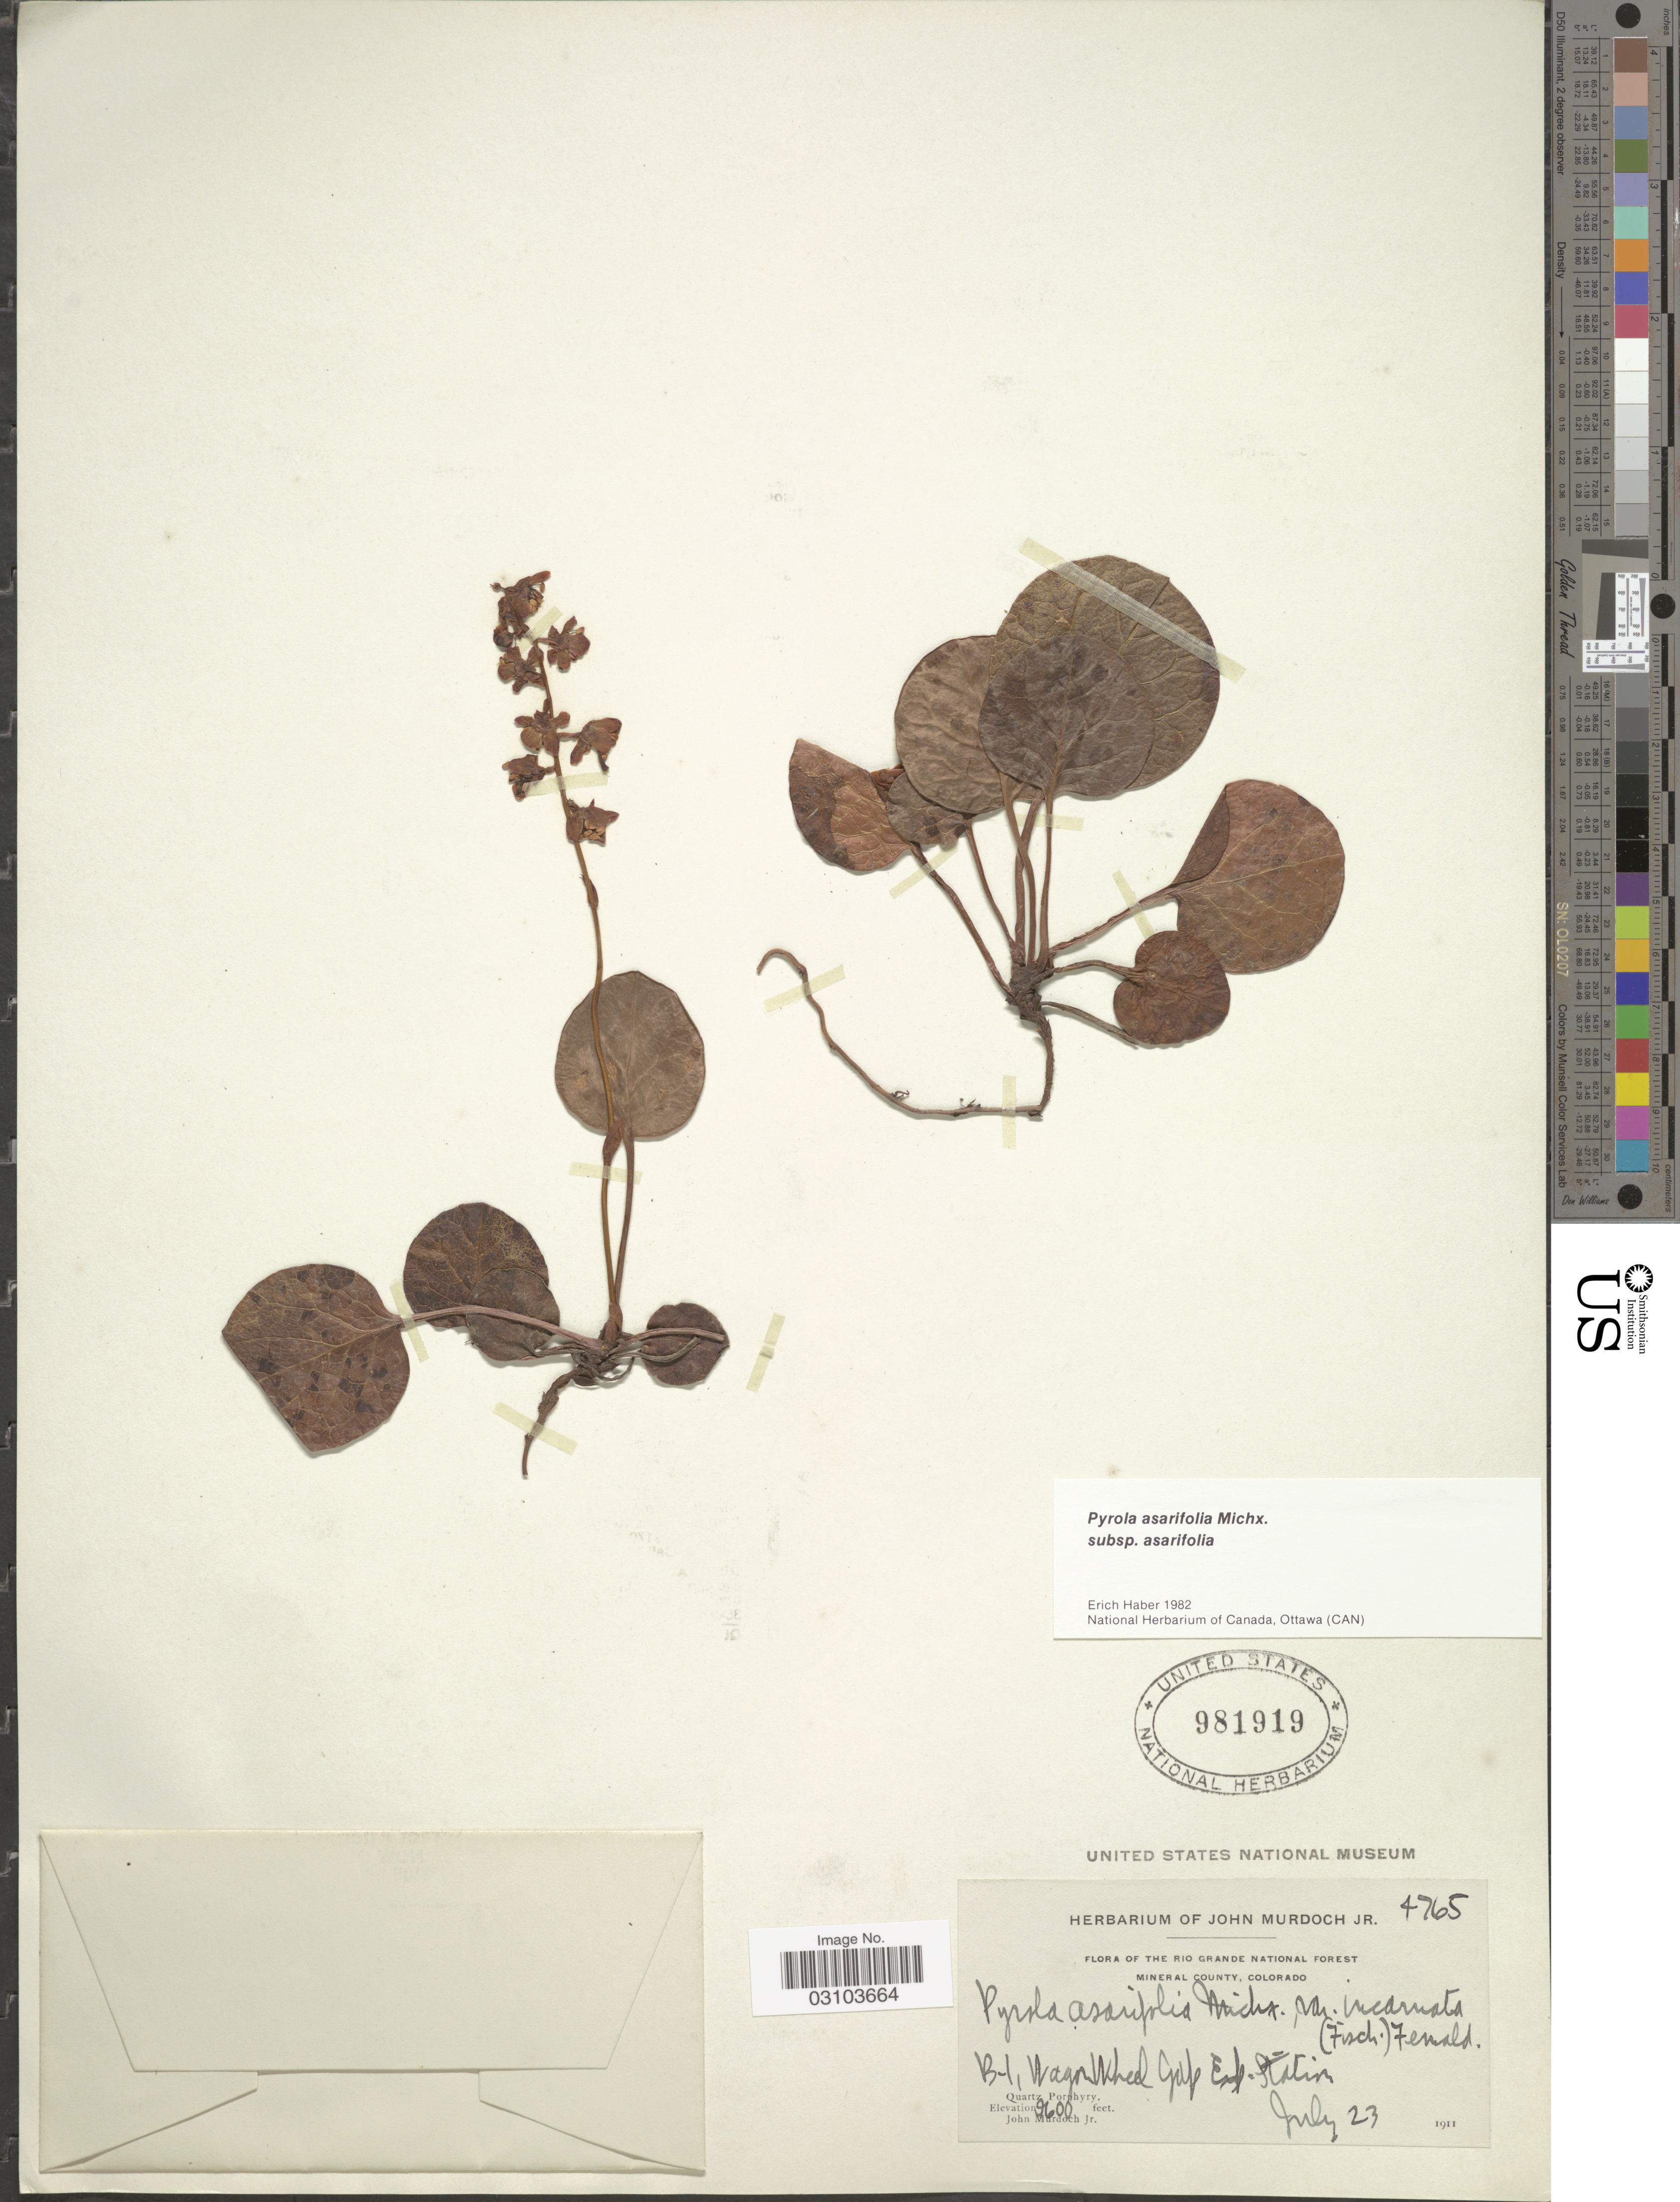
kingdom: Plantae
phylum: Tracheophyta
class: Magnoliopsida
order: Ericales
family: Ericaceae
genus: Pyrola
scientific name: Pyrola asarifolia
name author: Michx.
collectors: J. Murdoch Jr.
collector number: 4765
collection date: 1911-07-23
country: United States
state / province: Colorado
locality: The Rio Grande National Forest. Mineral County. Quartz Porphyry.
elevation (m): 2926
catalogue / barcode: US 981919